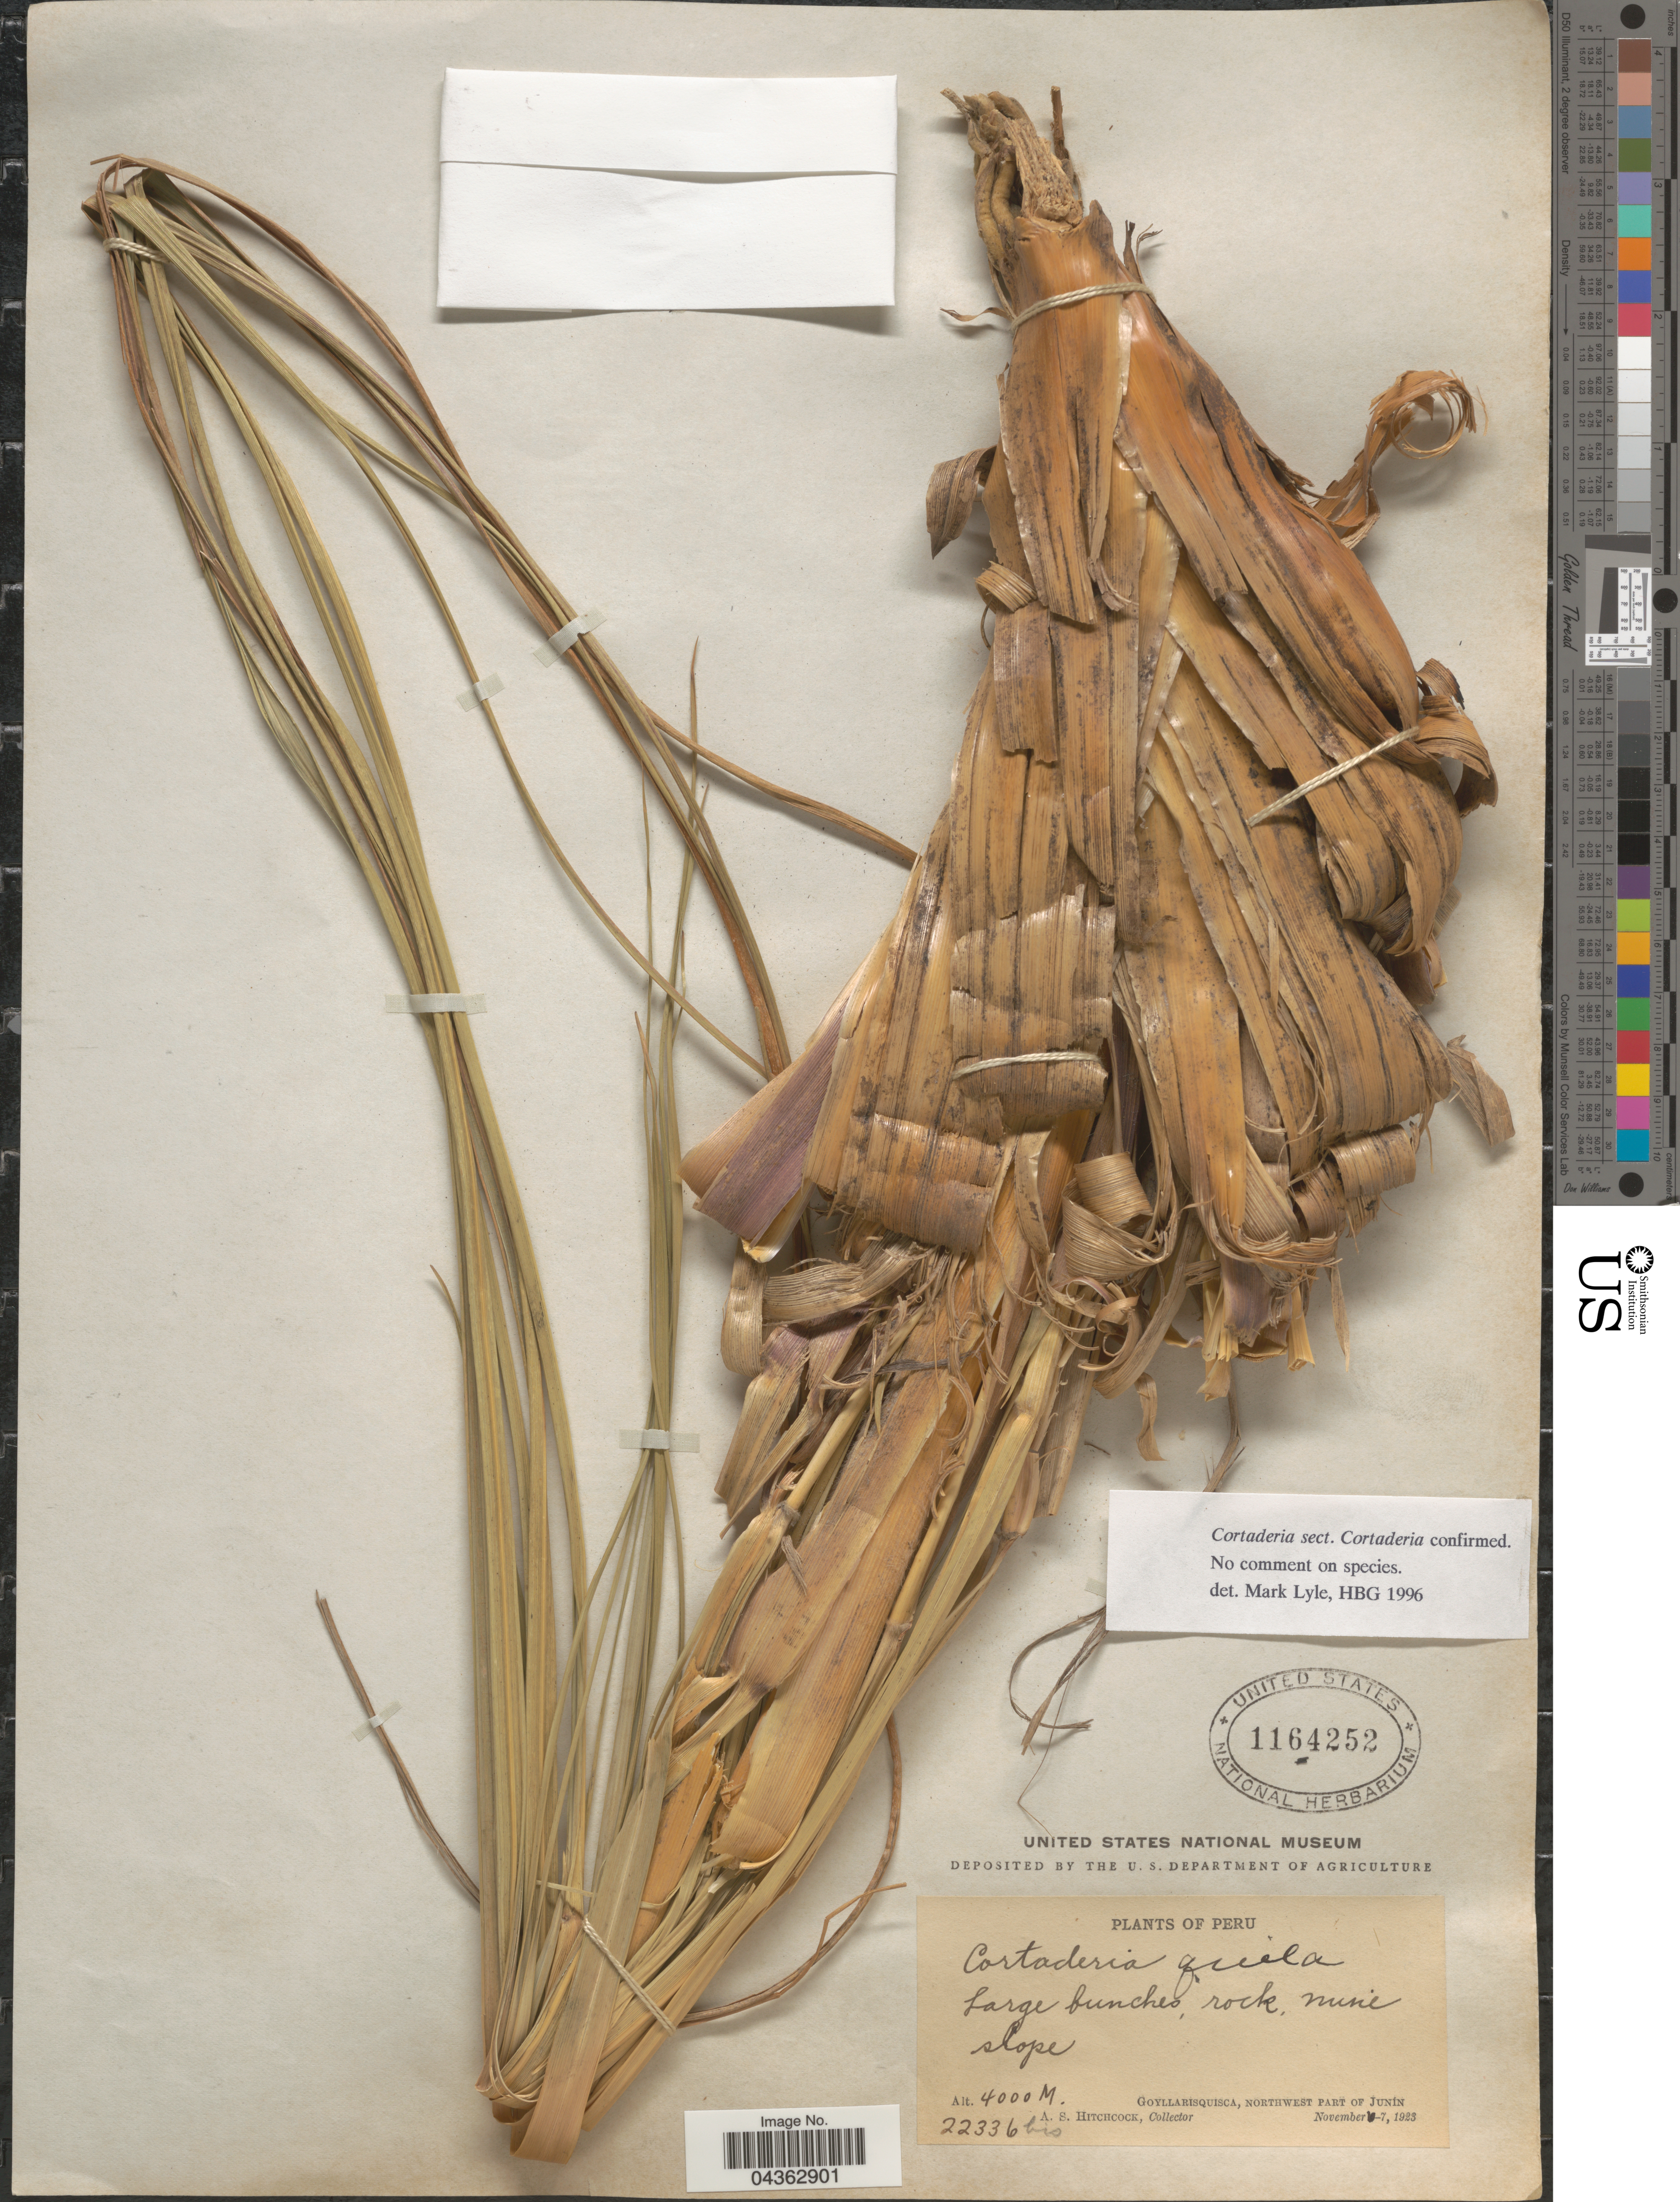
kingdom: Plantae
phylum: Tracheophyta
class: Liliopsida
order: Poales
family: Poaceae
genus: Cortaderia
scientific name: Cortaderia speciosa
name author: (Nees) Stapf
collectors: A. S. Hitchcock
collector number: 22336bis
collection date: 1923-11-07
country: Peru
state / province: Junín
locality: Goyllarisquisca, northwest part of Junin.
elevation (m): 4000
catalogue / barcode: US 1164252